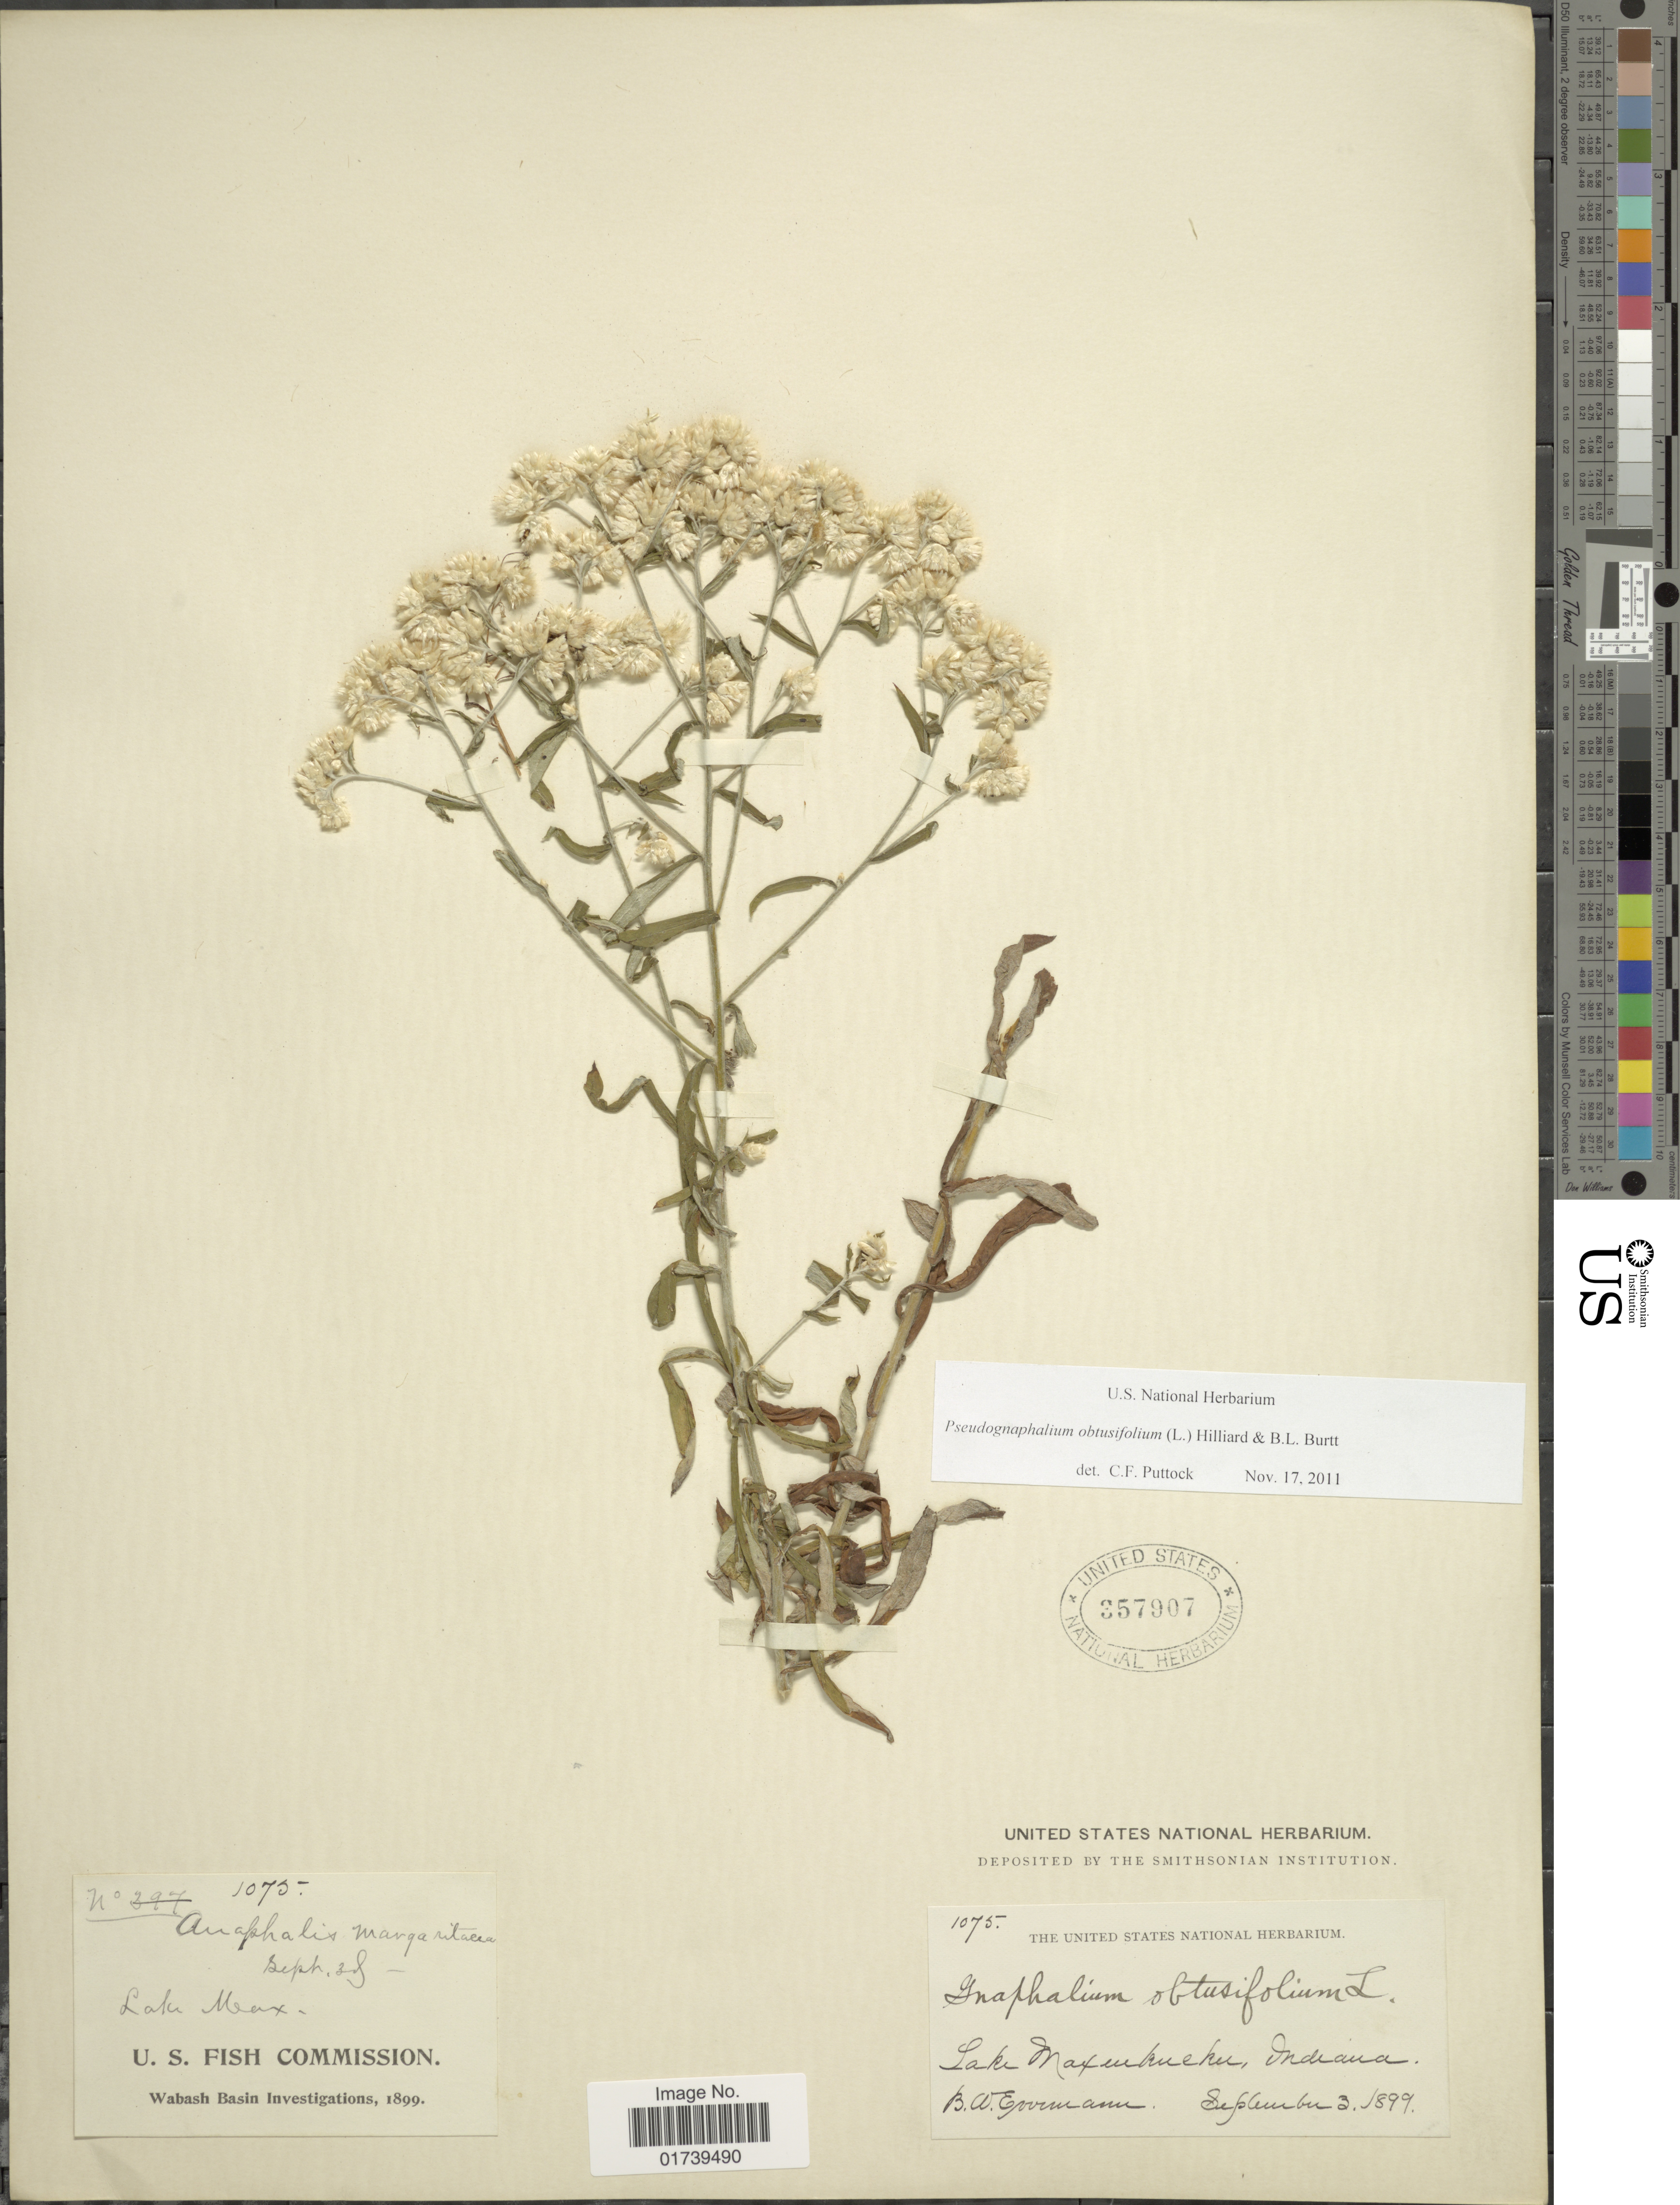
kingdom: Plantae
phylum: Tracheophyta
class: Magnoliopsida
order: Asterales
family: Asteraceae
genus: Pseudognaphalium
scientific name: Pseudognaphalium obtusifolium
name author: (L.) Hilliard & B.L. Burtt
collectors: B. W. Evermann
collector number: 1075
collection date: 1899-09-03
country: United States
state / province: Indiana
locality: Lake Maxinkuckee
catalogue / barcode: US 357907